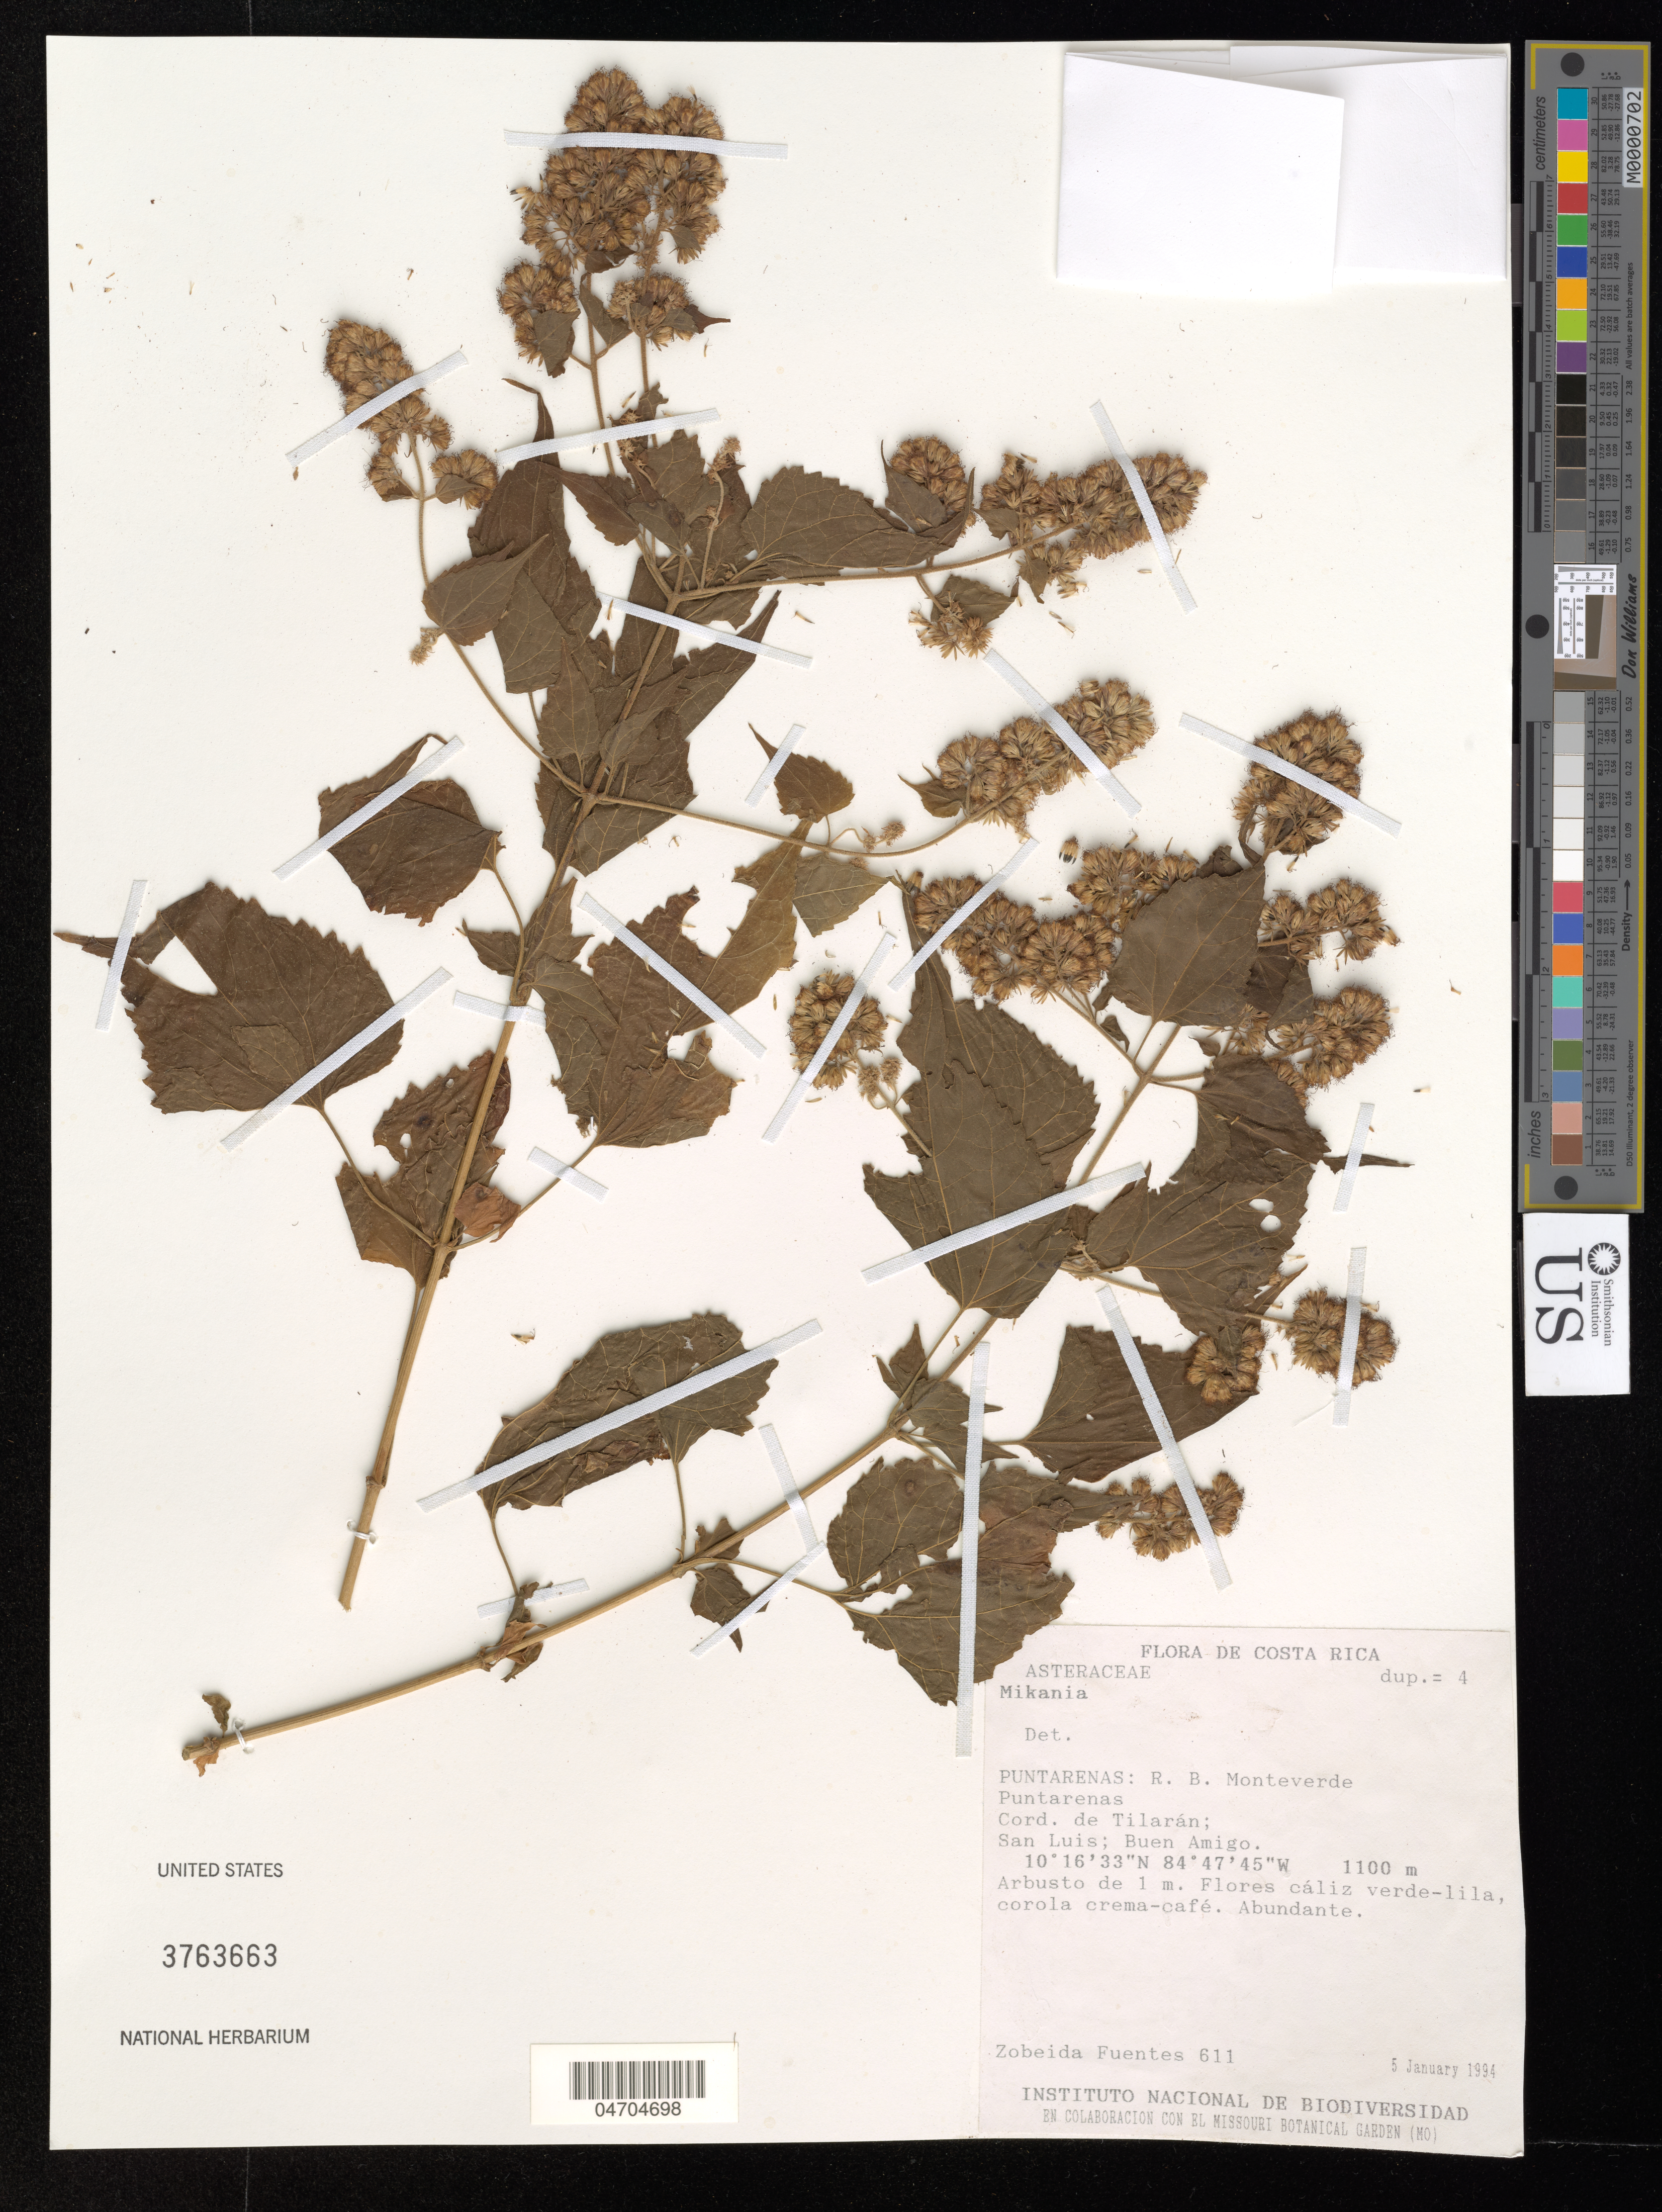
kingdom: Plantae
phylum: Tracheophyta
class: Magnoliopsida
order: Asterales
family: Asteraceae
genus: Mikania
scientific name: Mikania sp.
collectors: Z. Fuentes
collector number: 611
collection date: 1994-01-05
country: Costa Rica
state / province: Puntarenas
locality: R. B. Monteverde Puntarenas. Cord. de Tilarán; San Luis; Buen Amigo.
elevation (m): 1100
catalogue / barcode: US 3763663